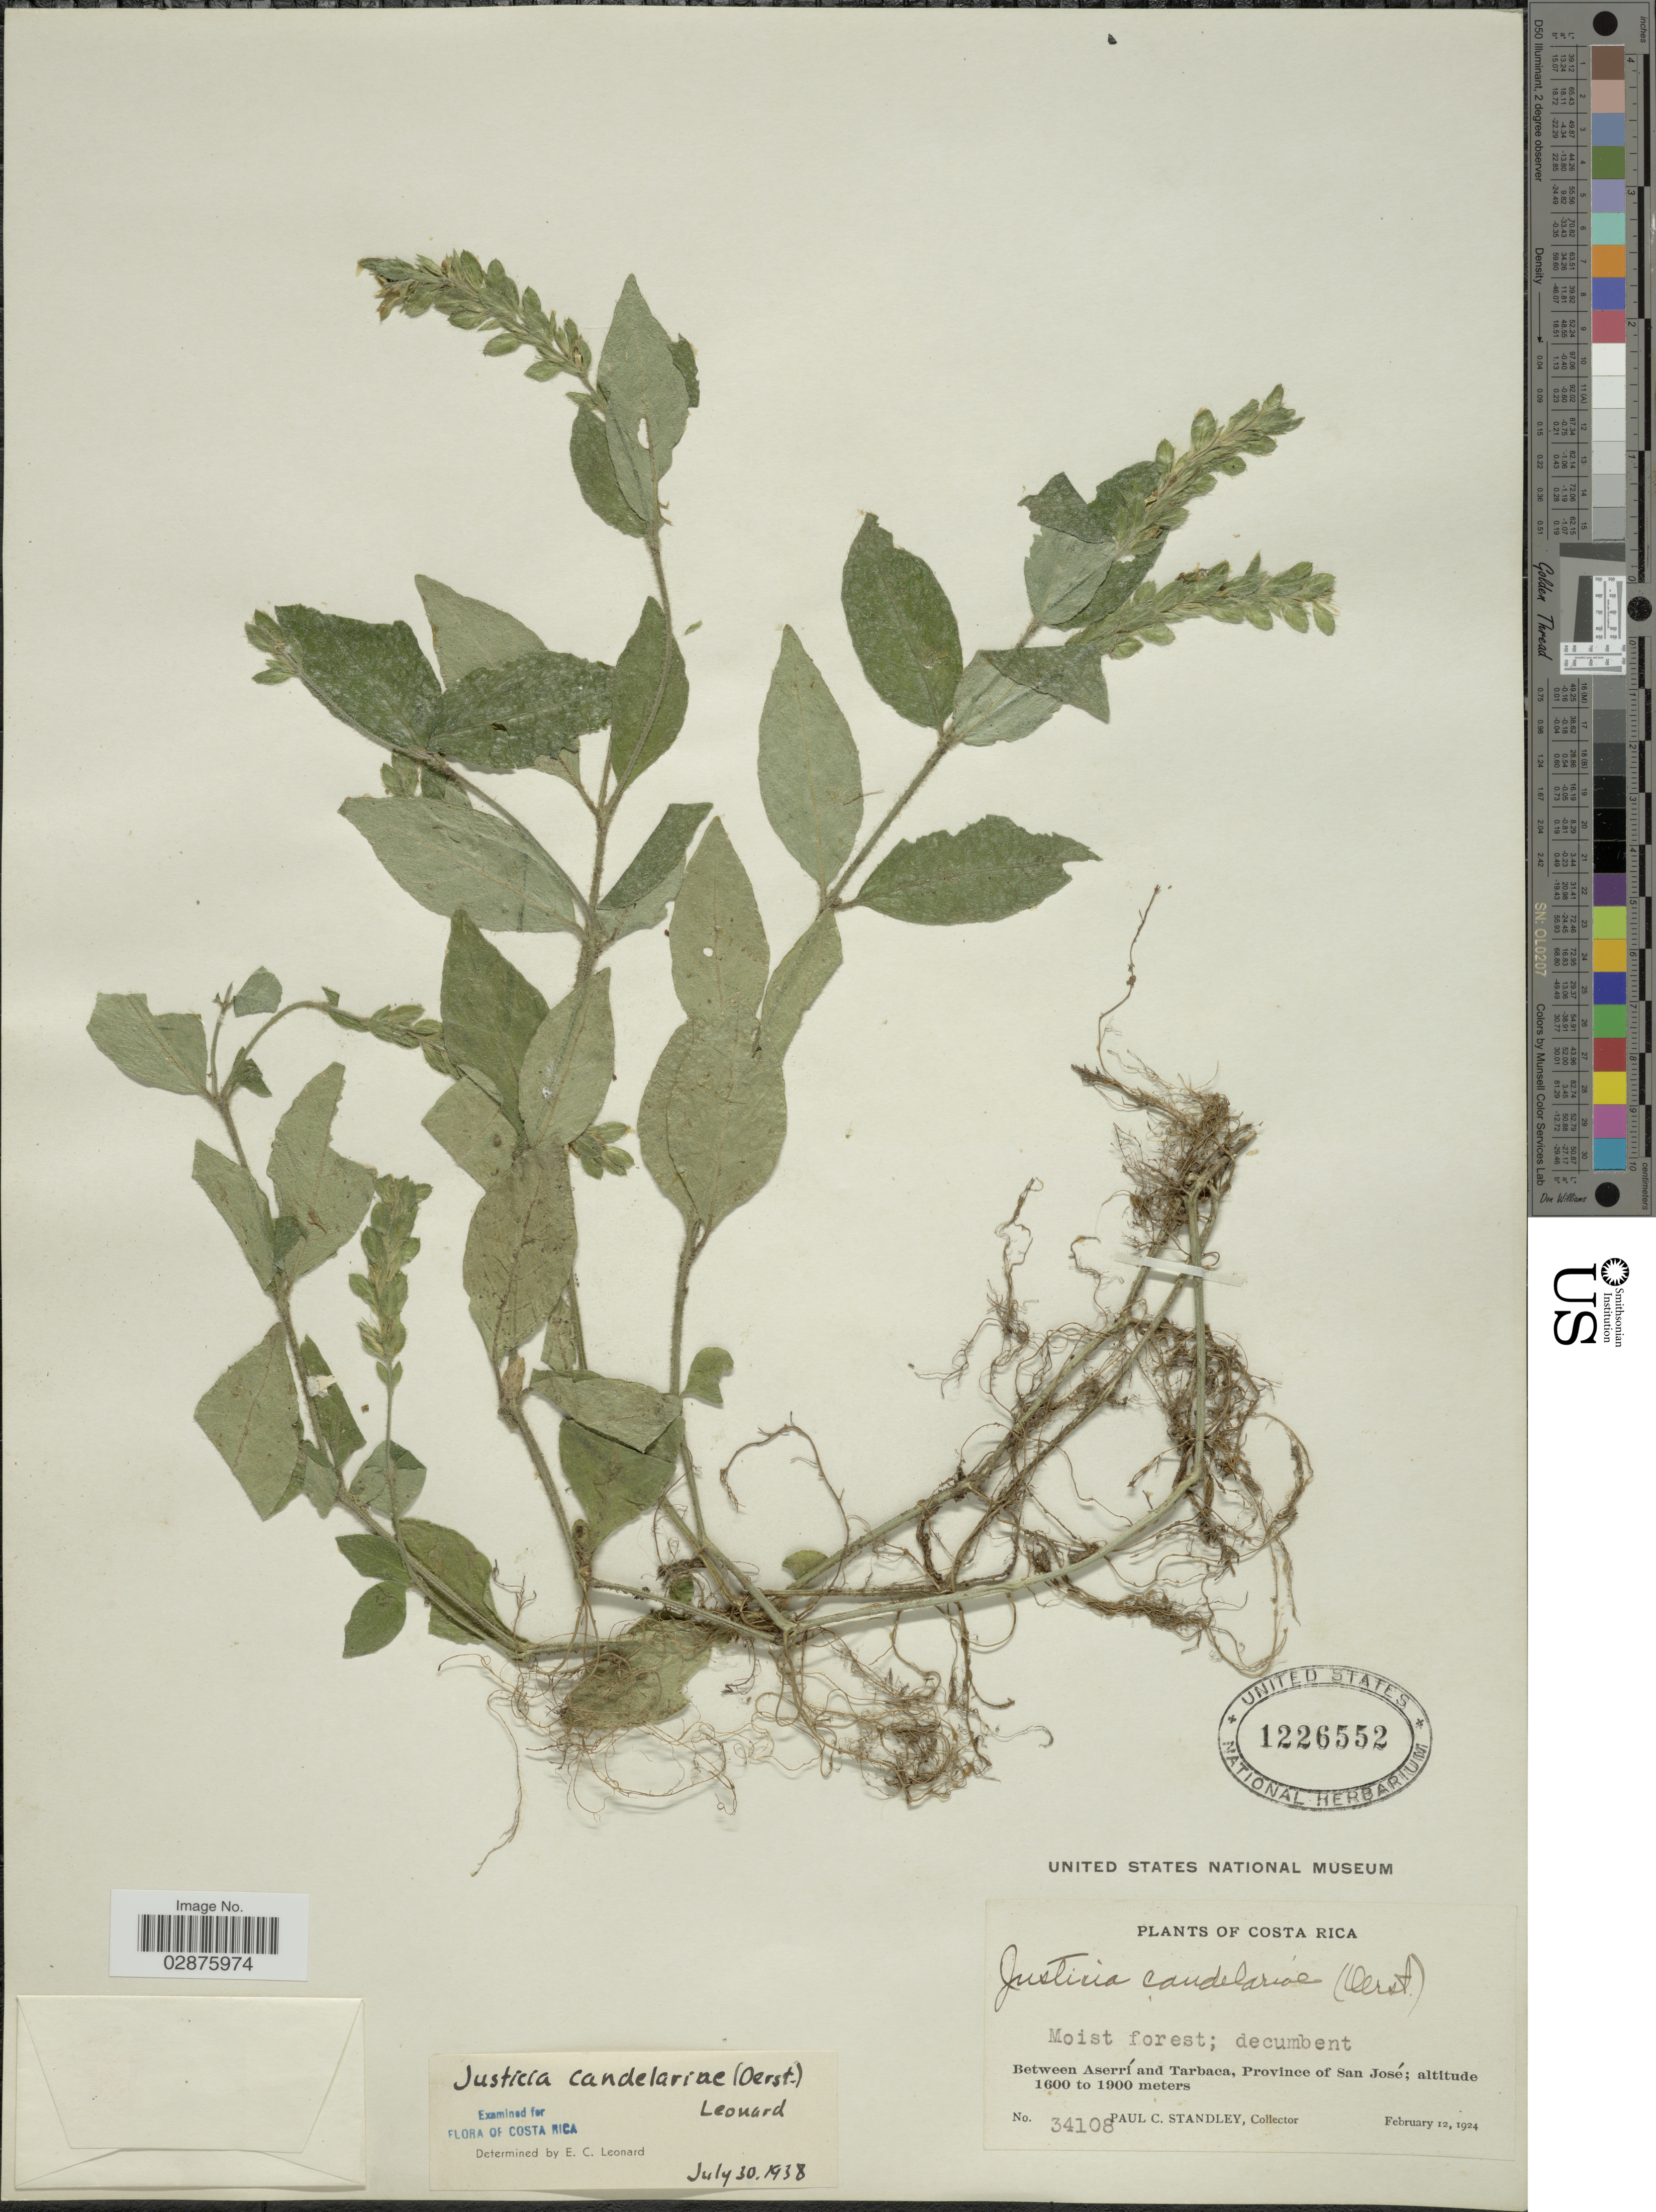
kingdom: Plantae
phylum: Tracheophyta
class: Magnoliopsida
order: Lamiales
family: Acanthaceae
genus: Justicia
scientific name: Justicia candelariae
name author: (Oerst.) Leonard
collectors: P. C. Standley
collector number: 34108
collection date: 1924-02-12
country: Costa Rica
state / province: San José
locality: Between Aserrí and Tarbaca.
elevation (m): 1600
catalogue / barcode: US 1226552